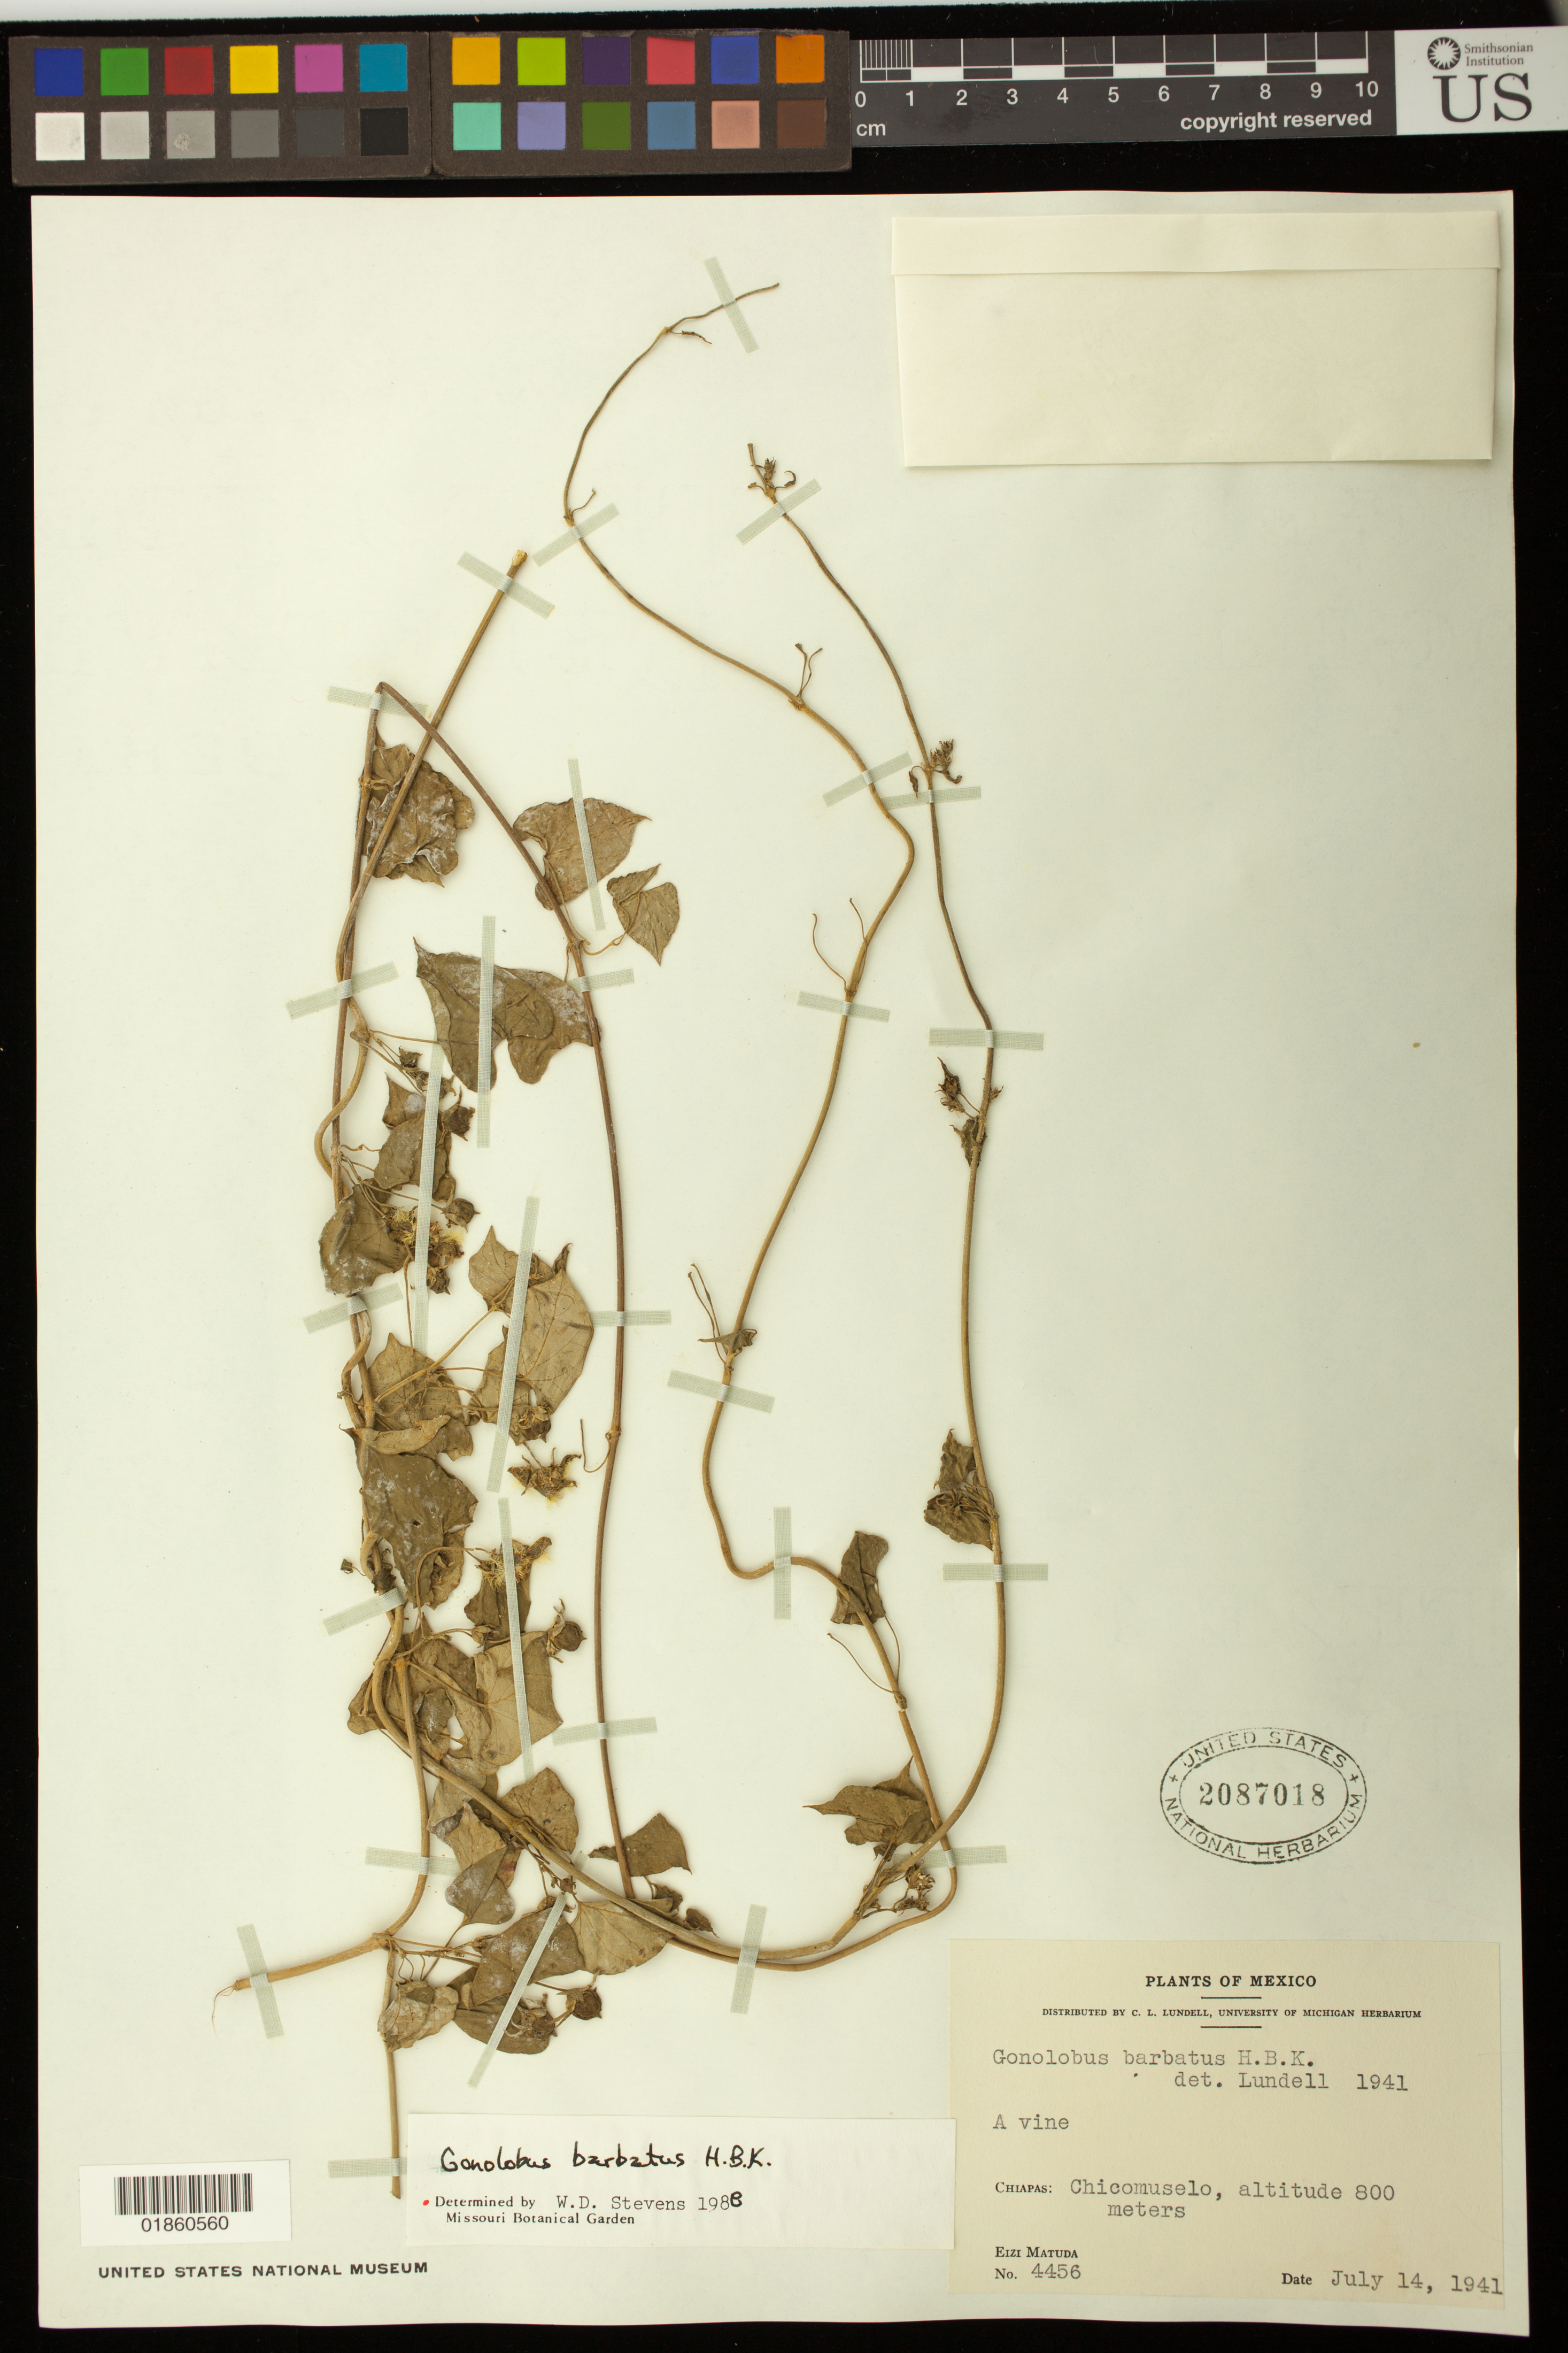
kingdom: Plantae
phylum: Tracheophyta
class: Magnoliopsida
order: Gentianales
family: Apocynaceae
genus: Gonolobus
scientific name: Gonolobus barbatus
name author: Kunth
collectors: E. Matuda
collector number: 4456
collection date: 1941-07-14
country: Mexico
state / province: Chiapas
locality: Chicomuselo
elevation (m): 800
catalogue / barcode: US 2087018